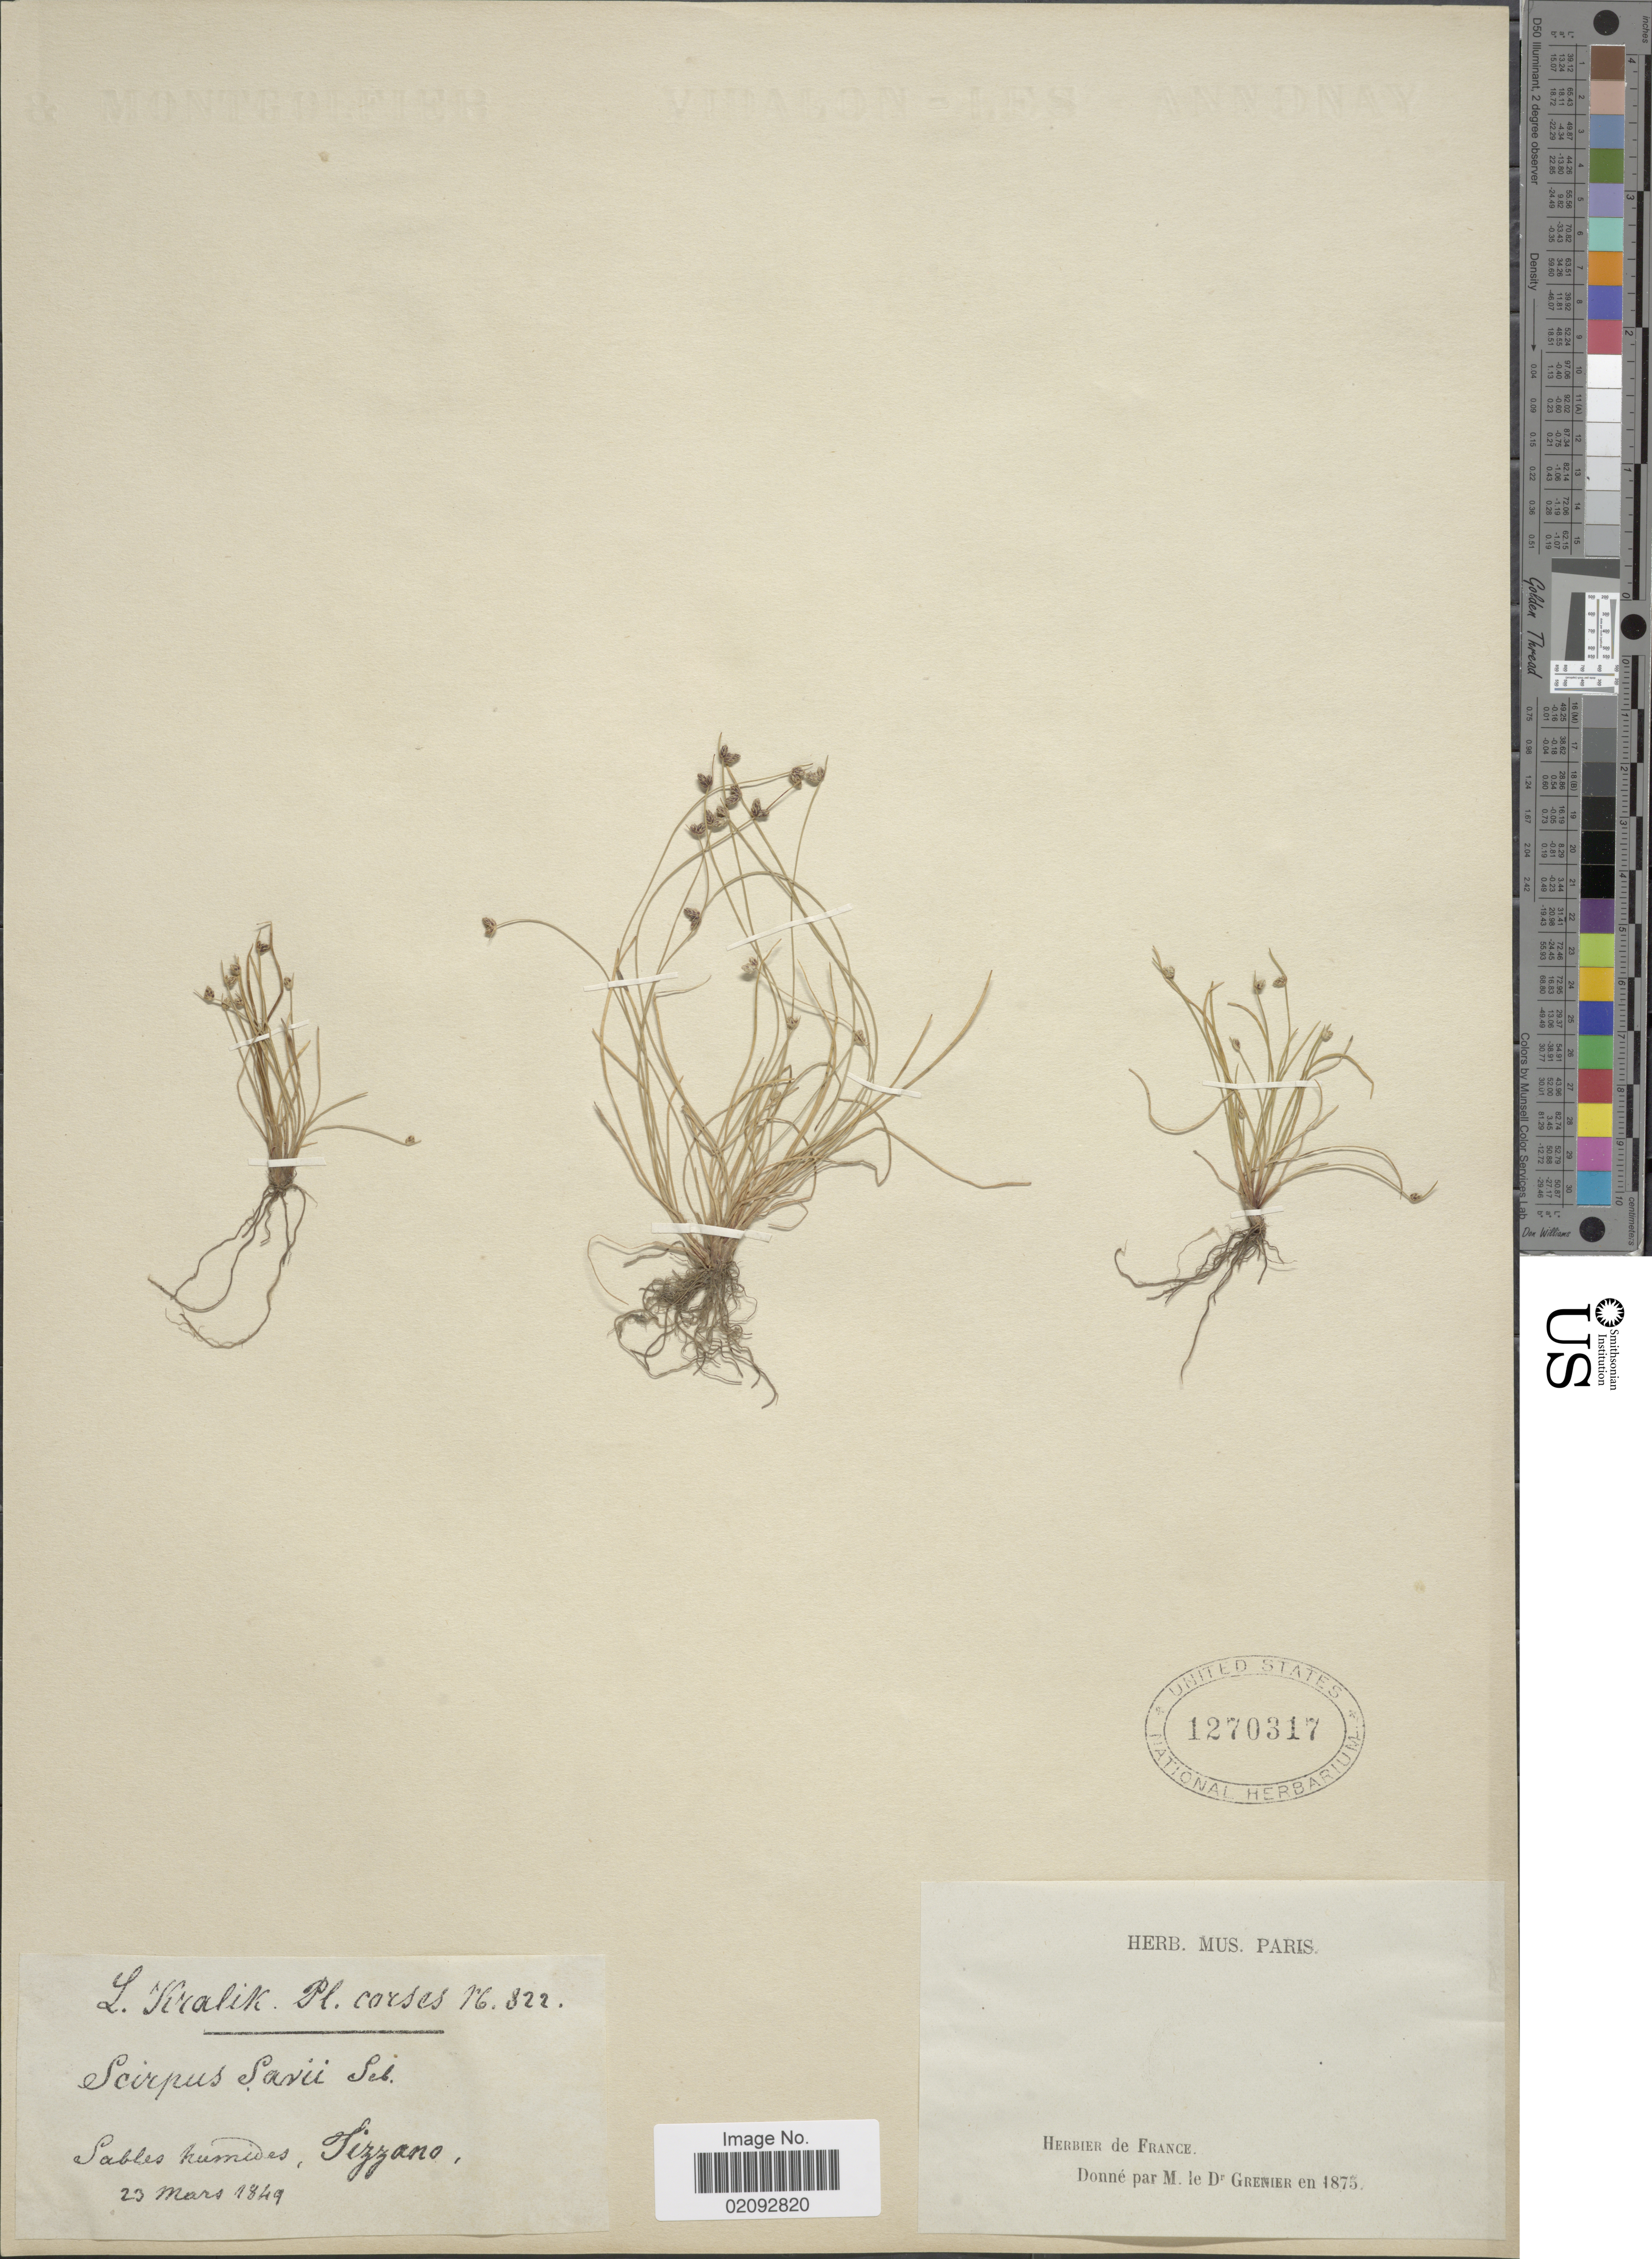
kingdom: Plantae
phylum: Tracheophyta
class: Liliopsida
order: Poales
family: Cyperaceae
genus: Isolepis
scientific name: Isolepis cernua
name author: (Vahl) Roem. & Schult.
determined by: Strong, Mark T., (BOT), Smithsonian Institution - National Museum of Natural History (UNITED STATES)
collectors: L. Kralik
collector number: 822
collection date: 1849-03-23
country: France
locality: Corses, Sables humides, Tizzano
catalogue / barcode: US 1270317